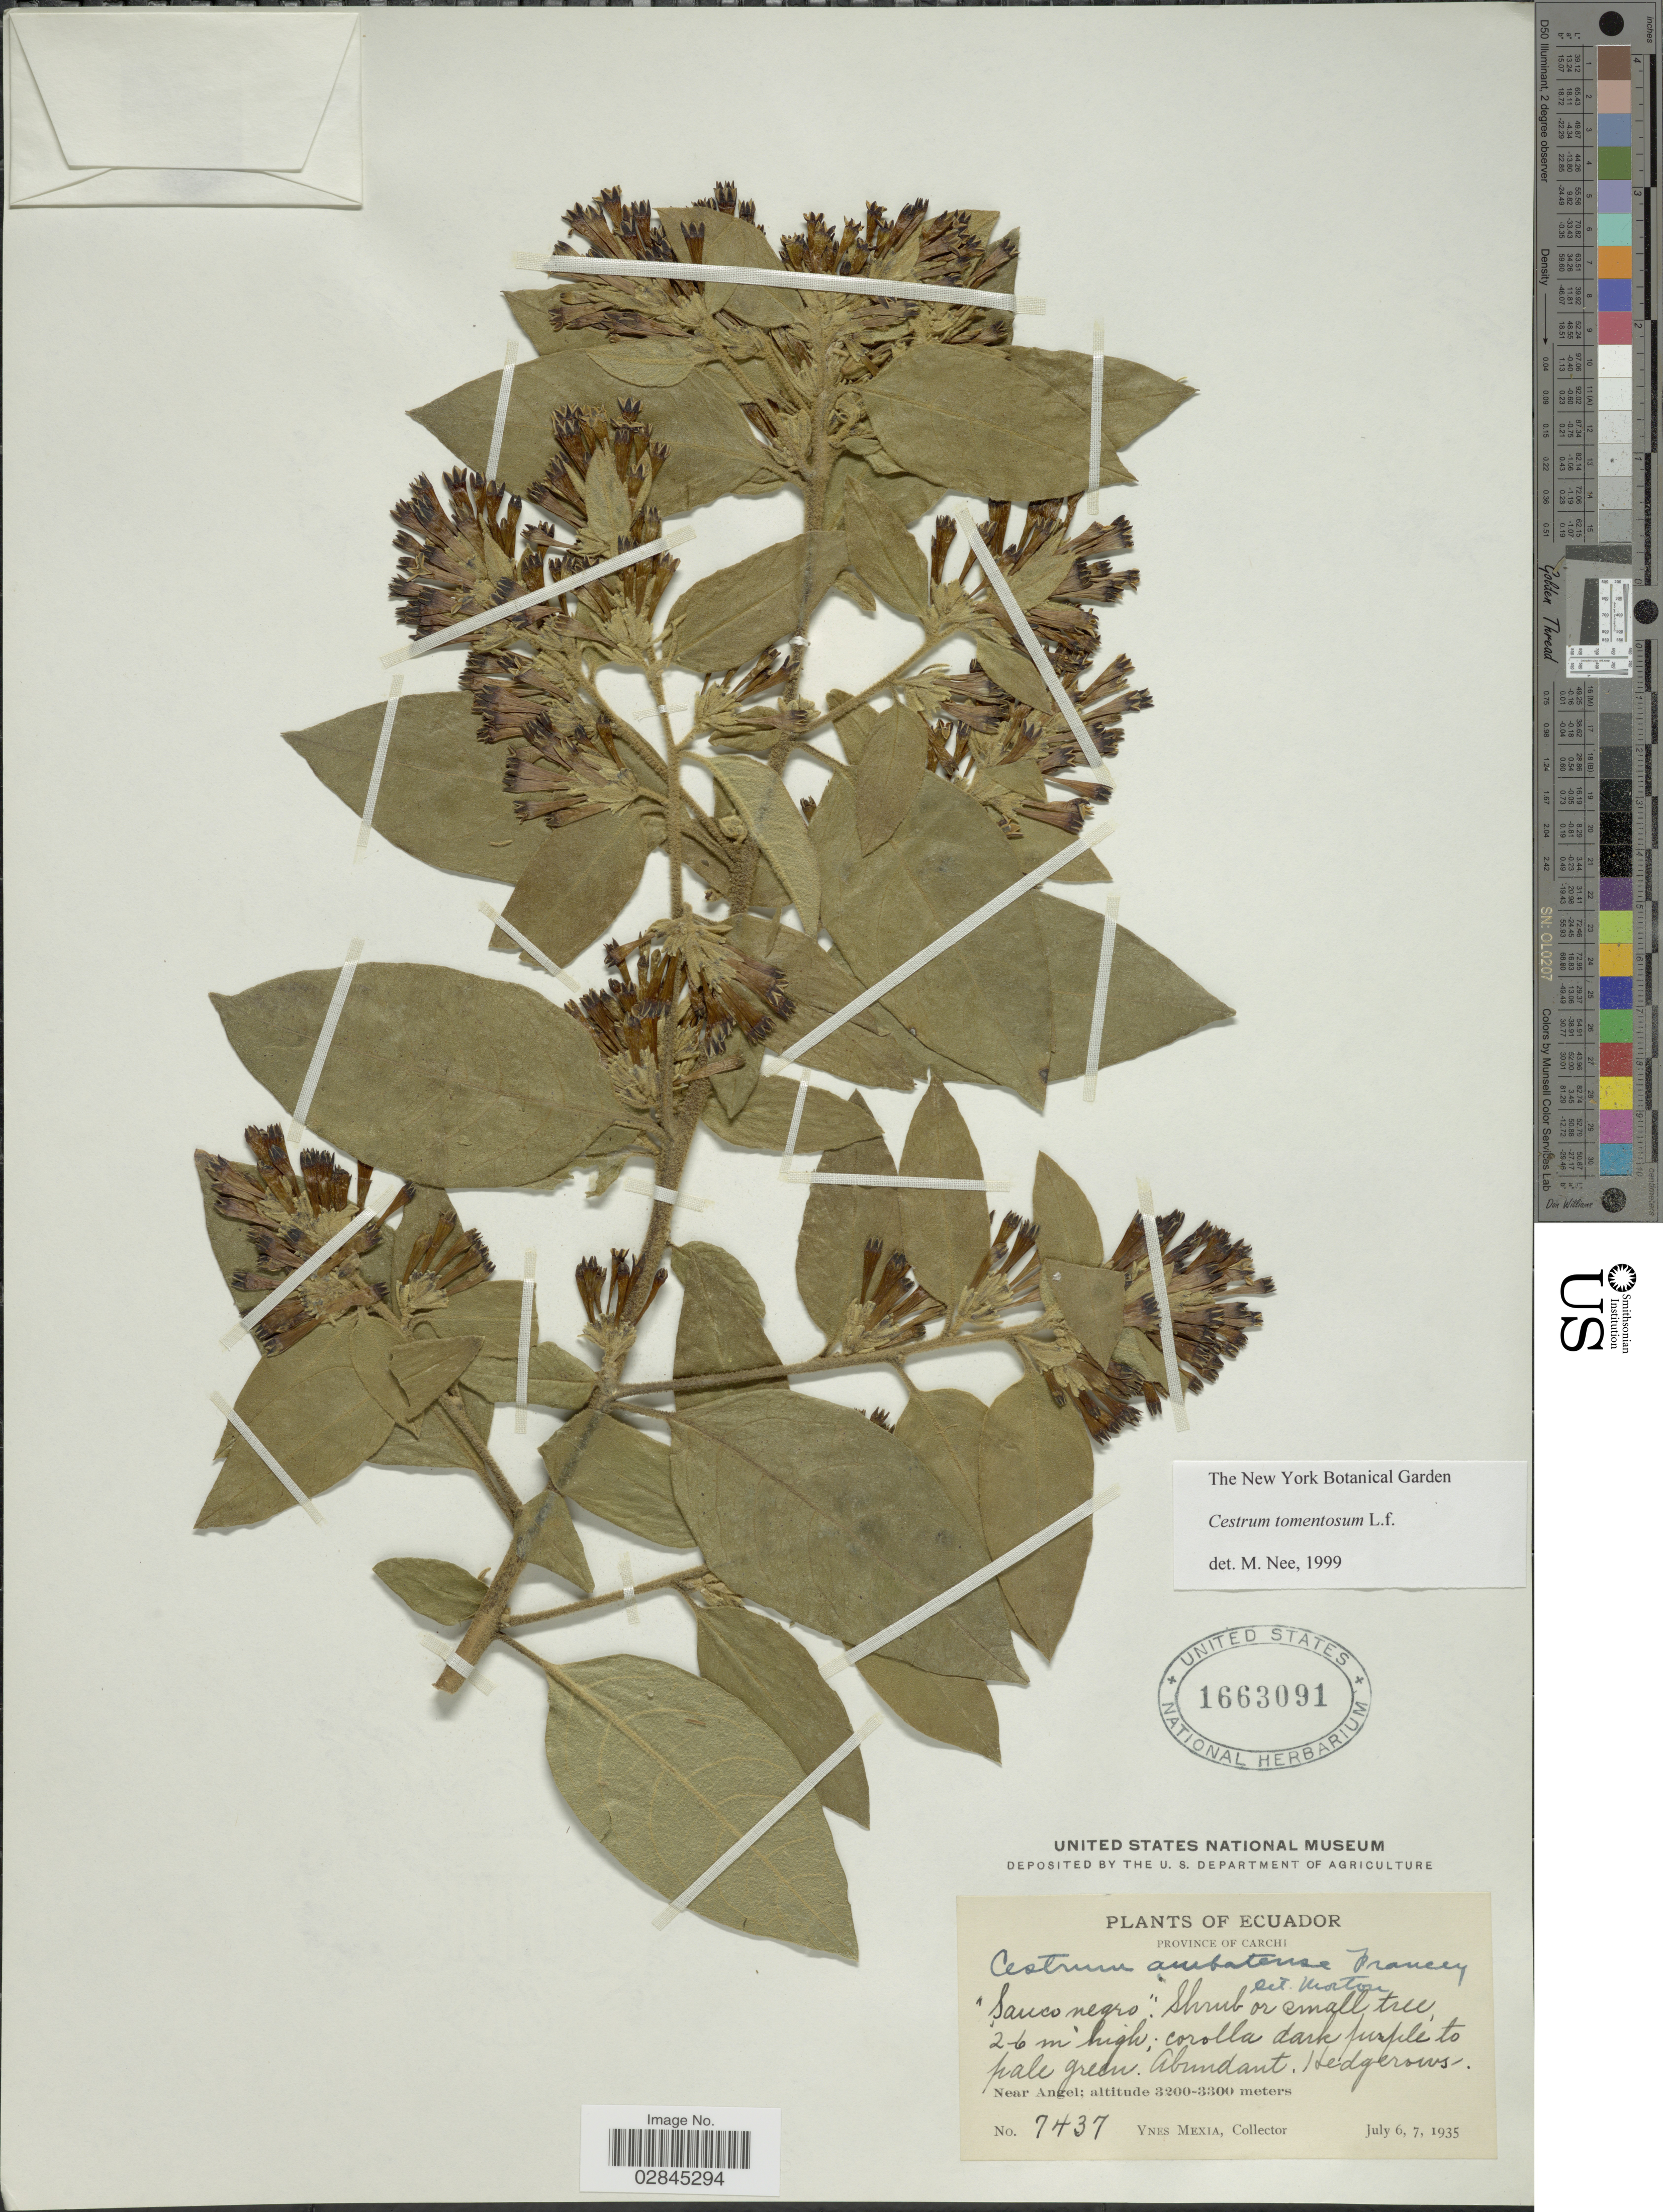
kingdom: Plantae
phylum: Tracheophyta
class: Magnoliopsida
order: Solanales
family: Solanaceae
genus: Cestrum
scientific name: Cestrum tomentosum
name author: L. f.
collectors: Y. Mexia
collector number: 7437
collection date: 1935-07-06/1935-07-07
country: Ecuador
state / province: Carchi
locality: Near Angel.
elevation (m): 3200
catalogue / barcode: US 1663091